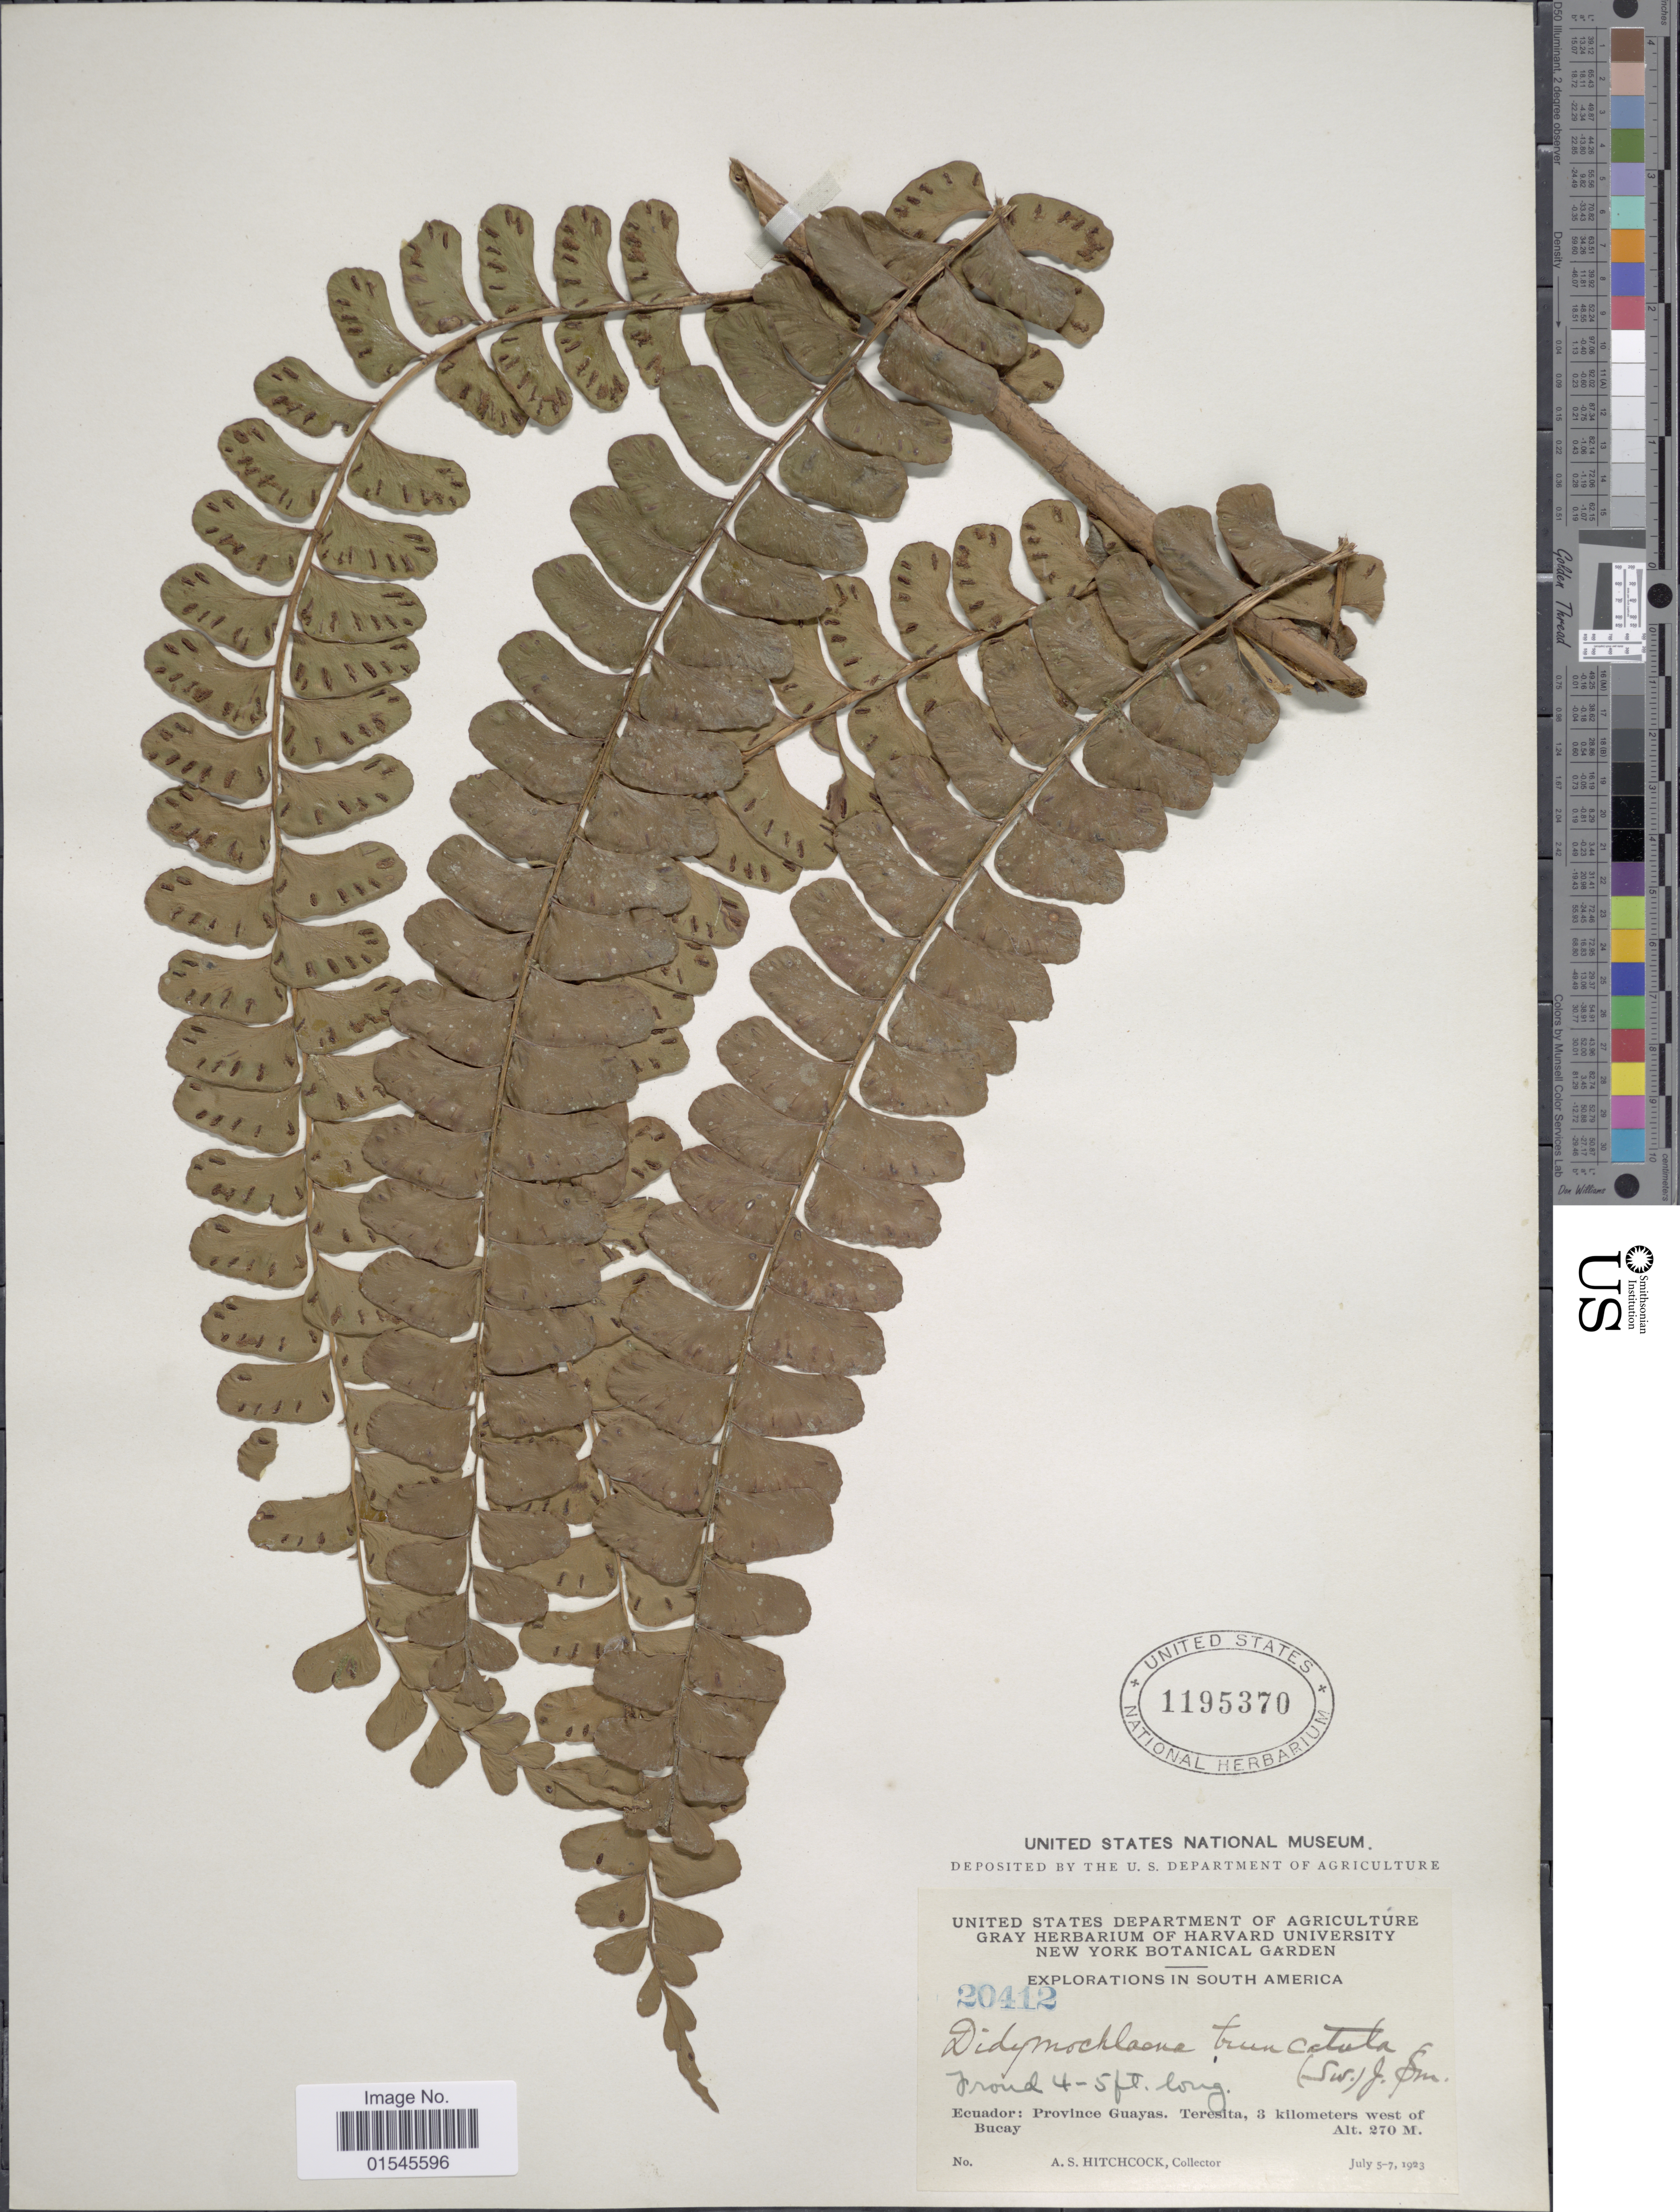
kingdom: Plantae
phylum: Tracheophyta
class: Polypodiopsida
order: Polypodiales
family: Didymochlaenaceae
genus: Didymochlaena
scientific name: Didymochlaena truncatula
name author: (Sw.) J. Sm.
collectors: A. S. Hitchcock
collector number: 20412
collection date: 1923-07-05/1923-07-07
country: Ecuador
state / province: Guayas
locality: Teresita, 3 kilometers west of Bucay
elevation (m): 270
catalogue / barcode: US 1195370